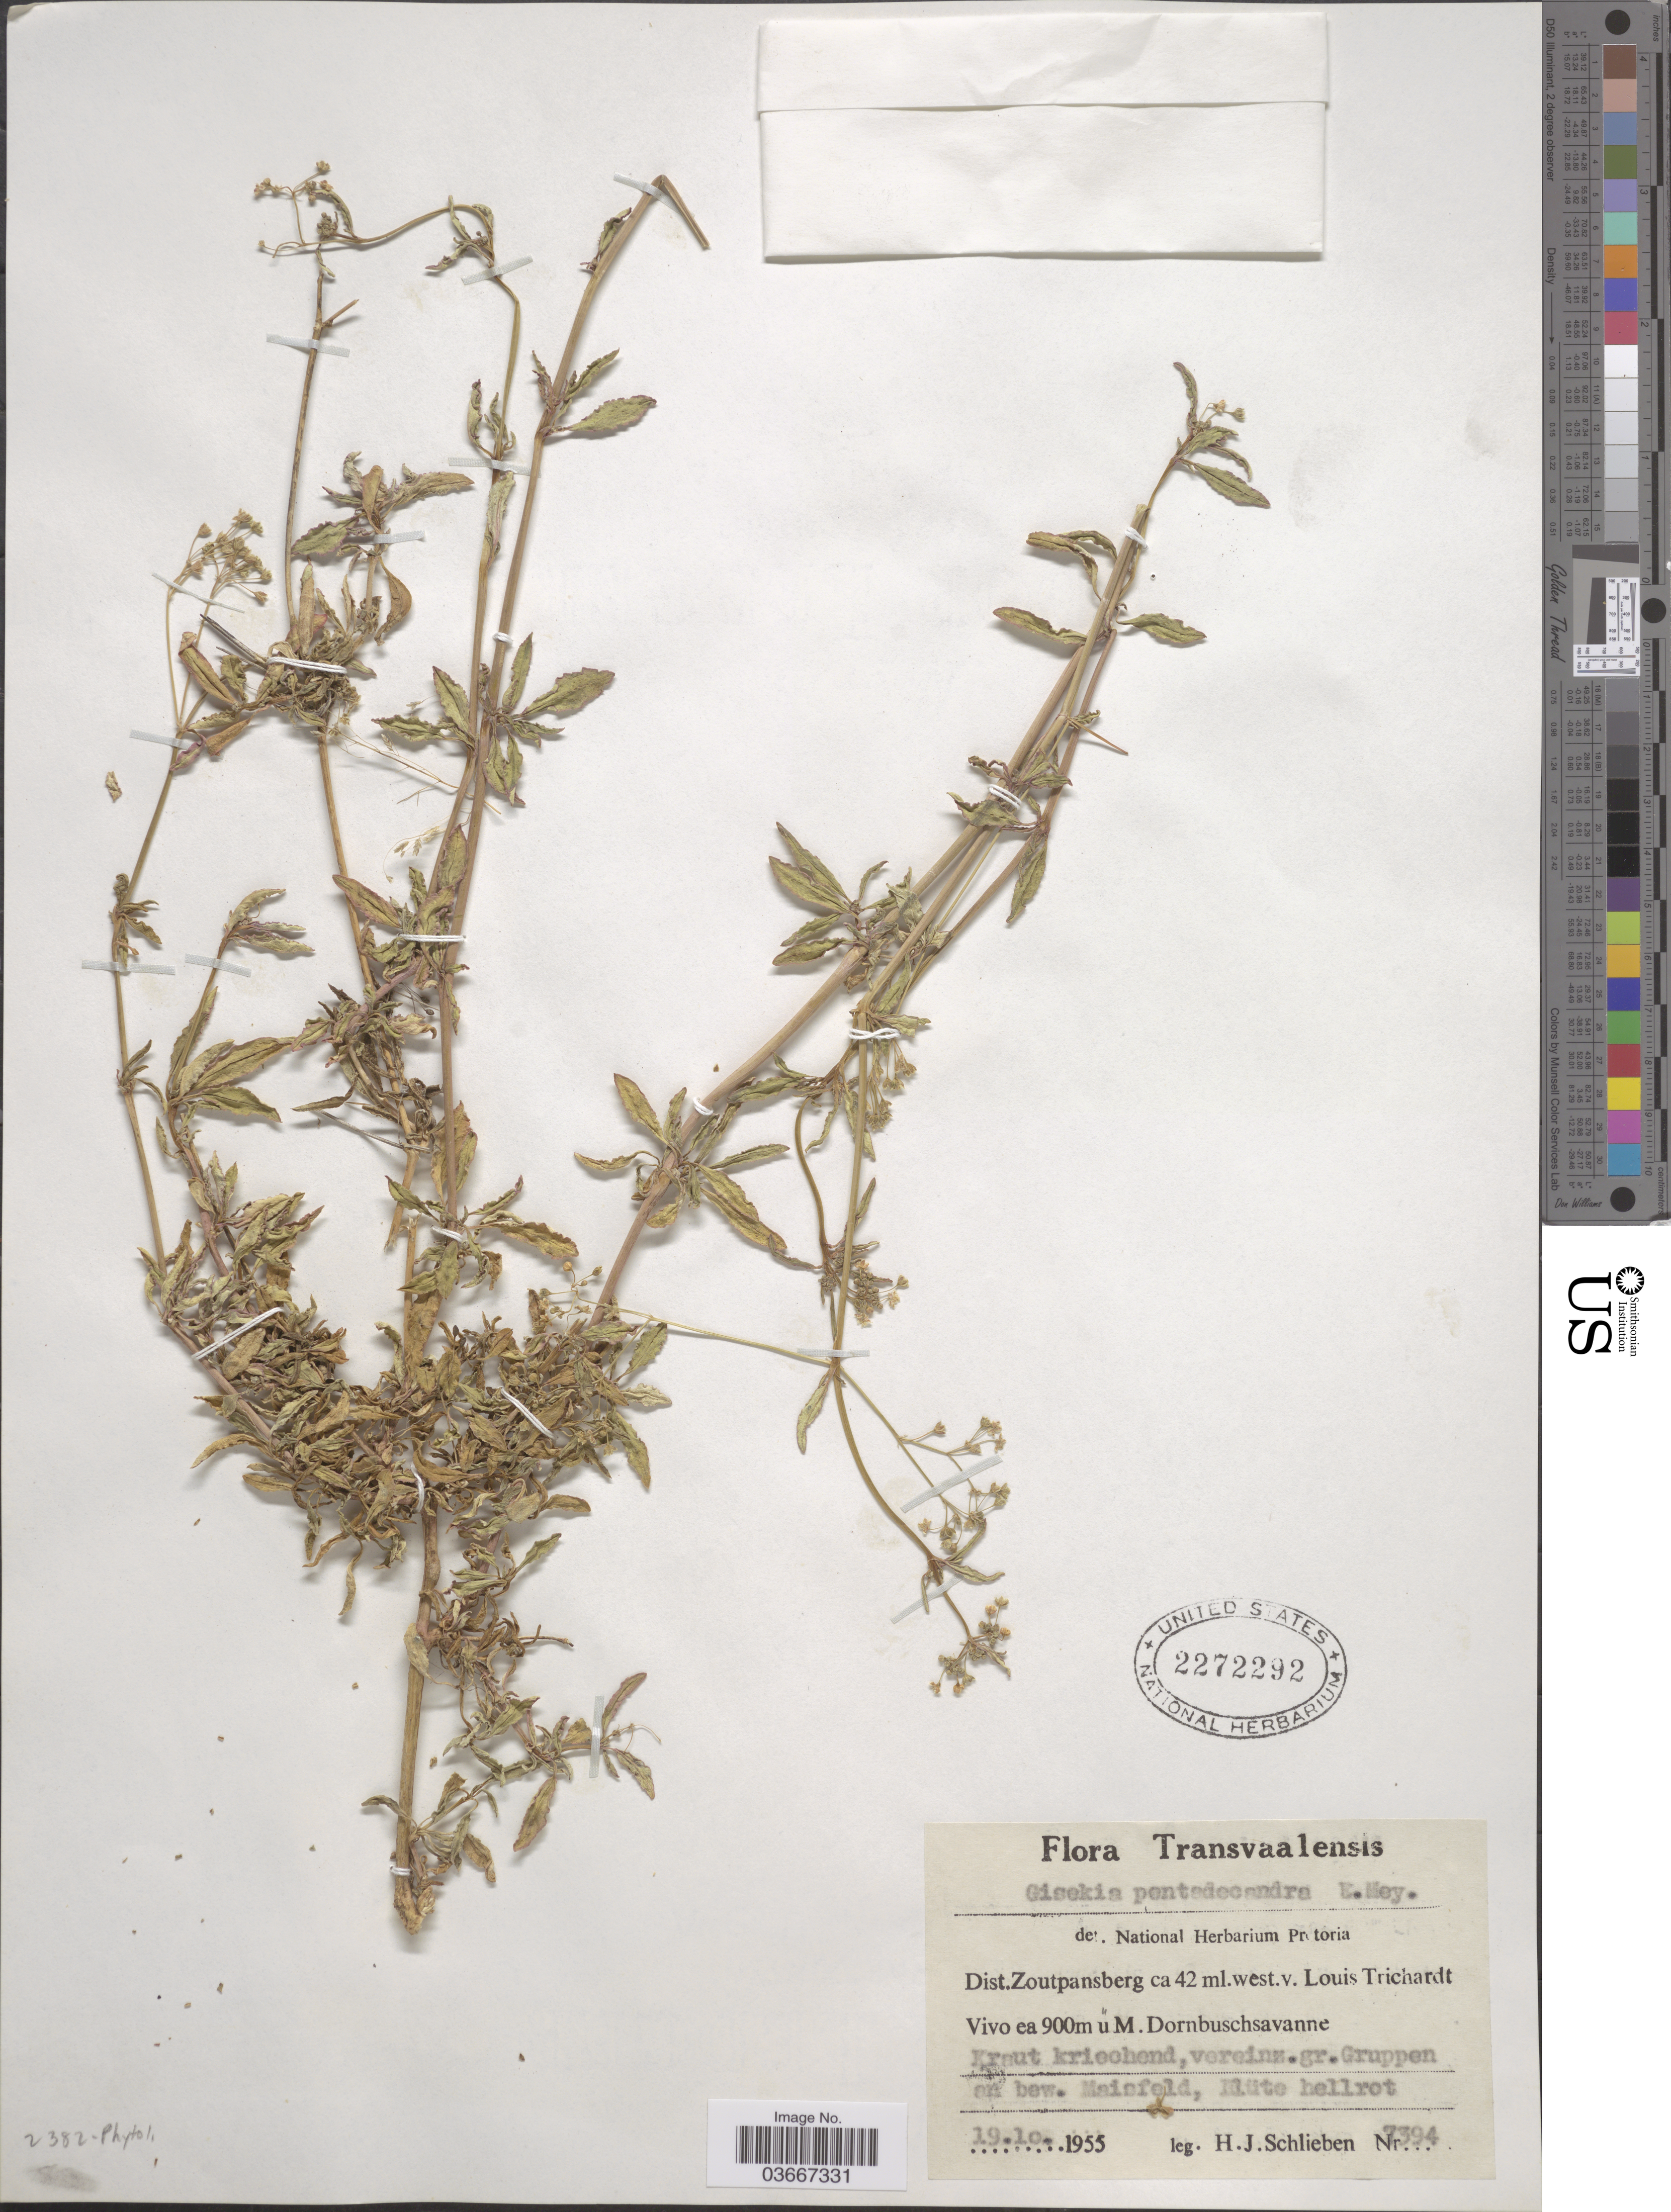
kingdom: Plantae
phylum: Tracheophyta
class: Magnoliopsida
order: Caryophyllales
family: Gisekiaceae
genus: Gisekia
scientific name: Gisekia pentadecandra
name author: E. Mey. ex Moq.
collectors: H. J. Schlieben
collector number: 7394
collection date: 1955-10-19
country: South Africa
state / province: Limpopo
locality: Transvaalensis. Dist. Zoutpansberg ca 42 ml. west. v. Louis Trichardt Vivo.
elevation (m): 900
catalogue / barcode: US 2272292